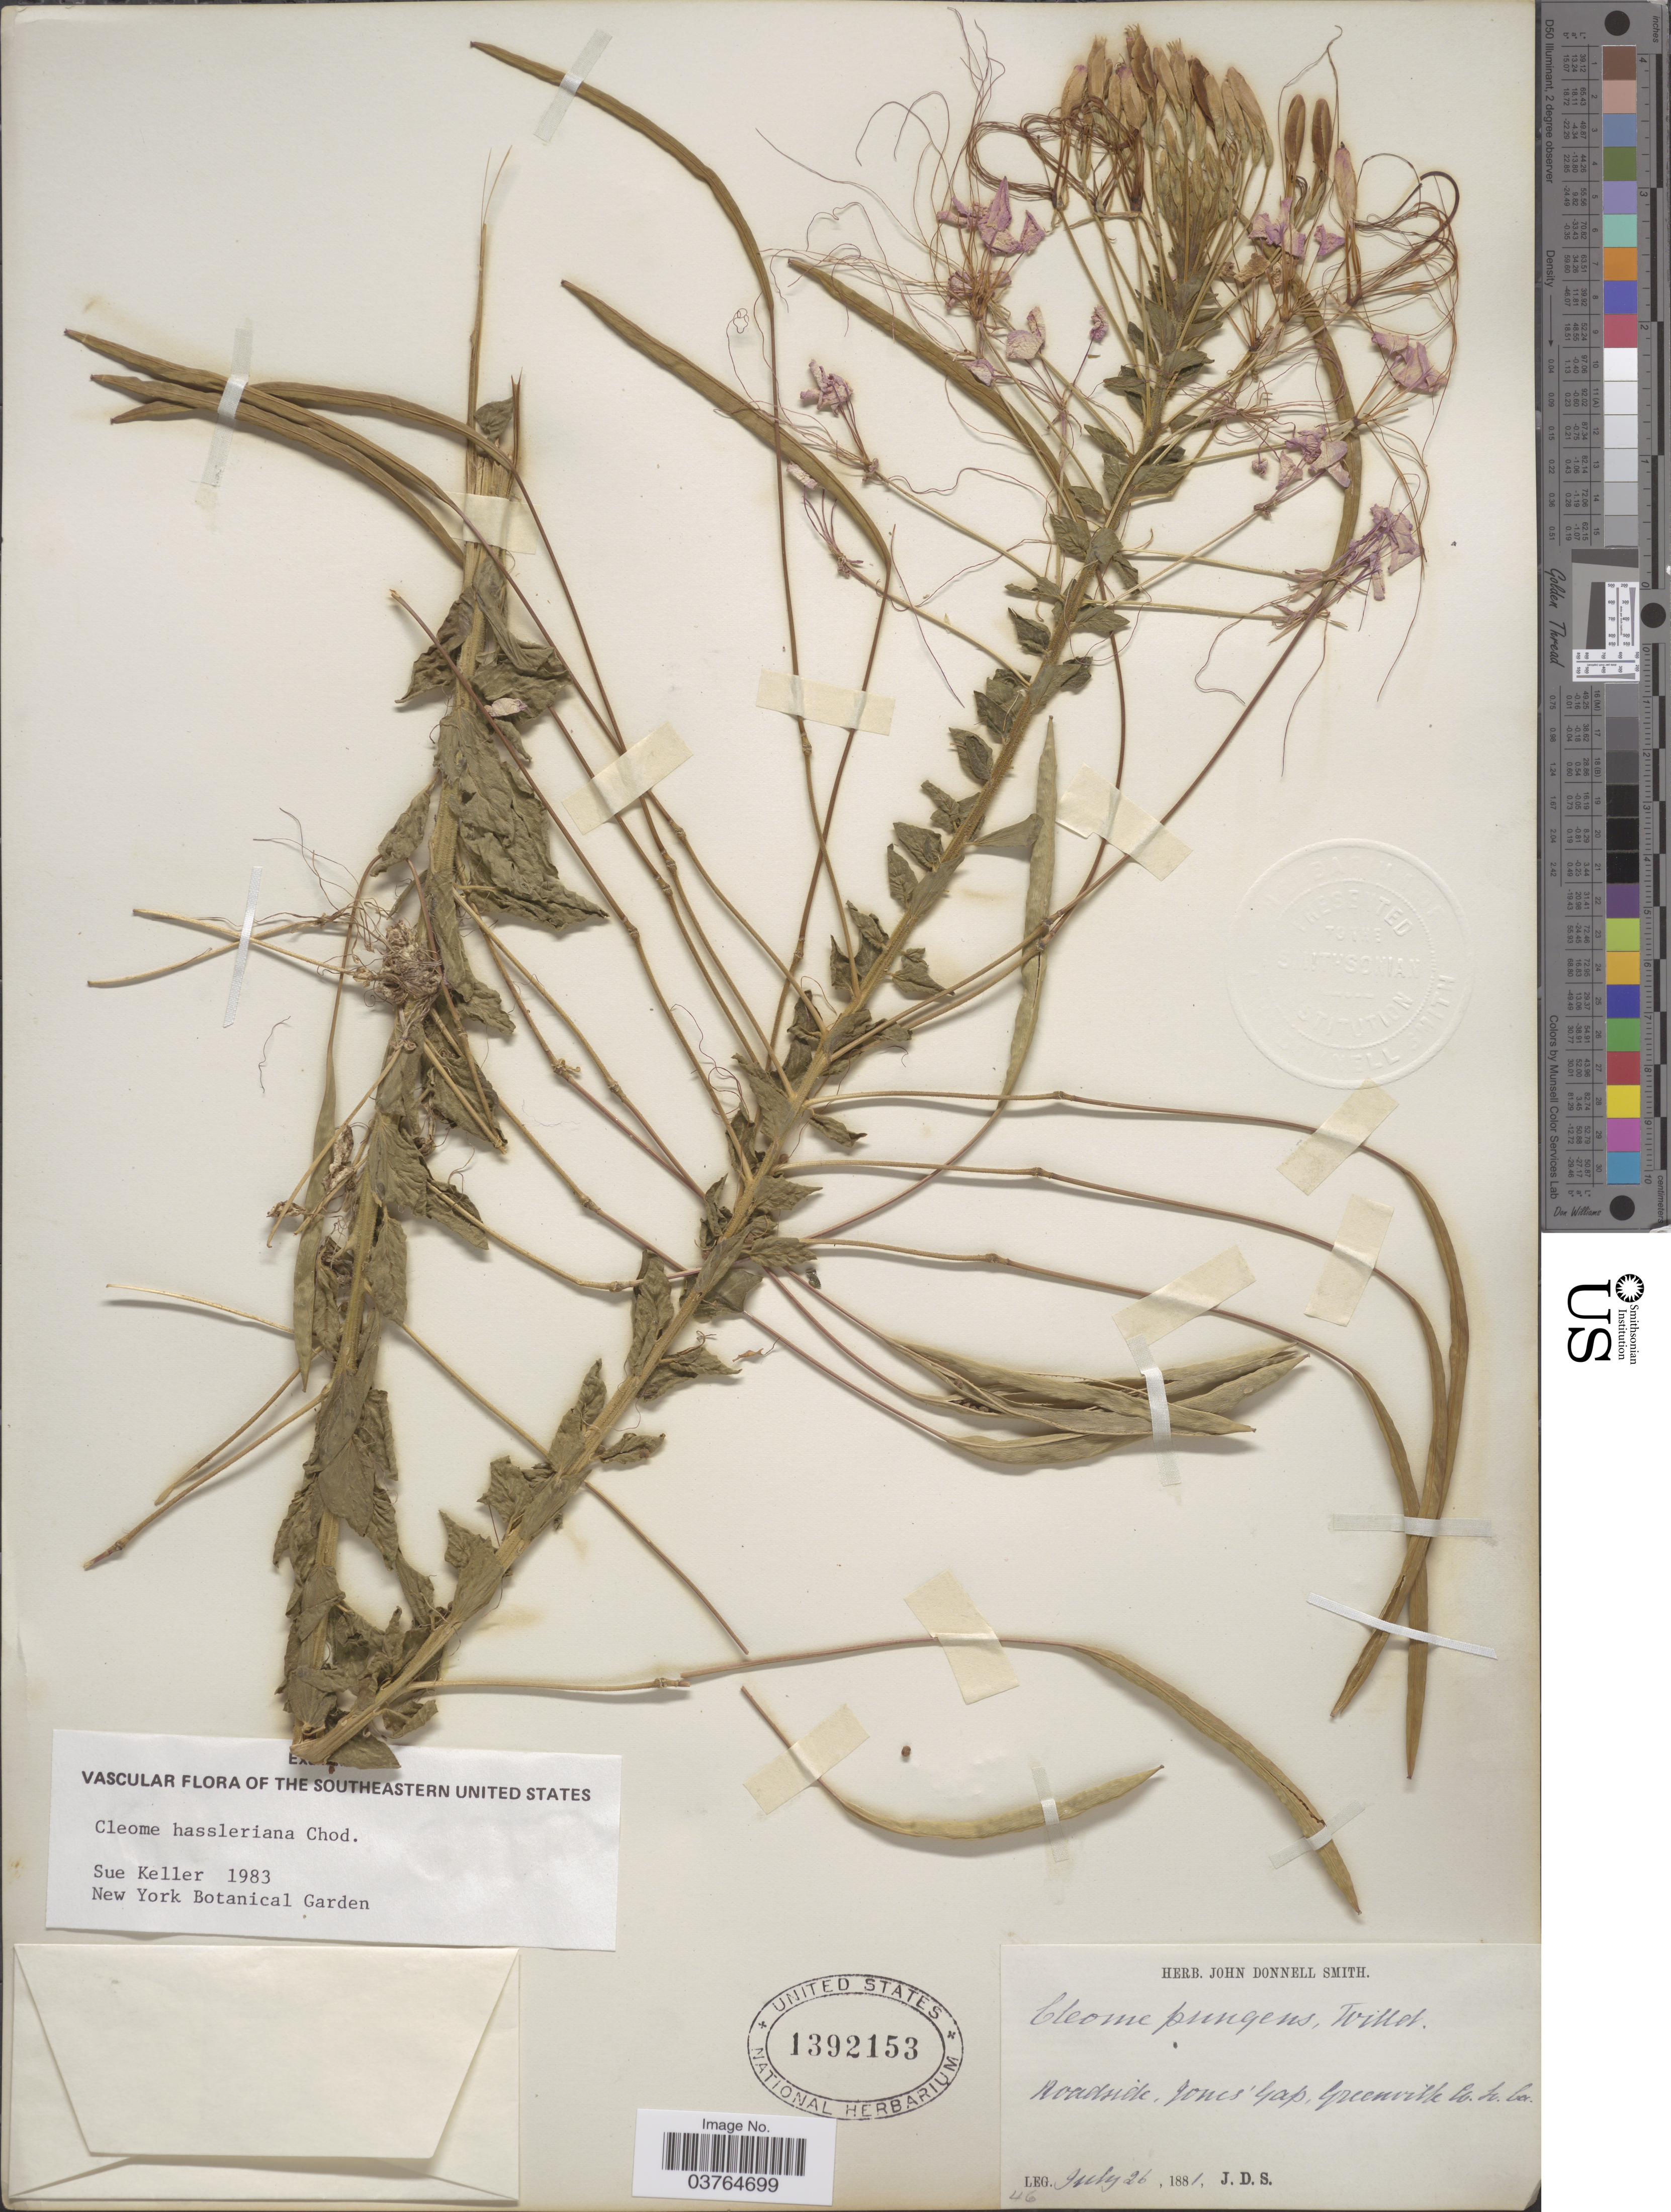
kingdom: Plantae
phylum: Tracheophyta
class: Magnoliopsida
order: Brassicales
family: Cleomaceae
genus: Tarenaya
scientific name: Tarenaya houtteana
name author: (Schltdl.) Soares Neto & Roalson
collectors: J. Donnell Smith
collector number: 46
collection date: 1881-07-26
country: United States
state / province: South Carolina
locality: Roadside, Jones Gap, Greenville Co.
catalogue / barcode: US 1392153